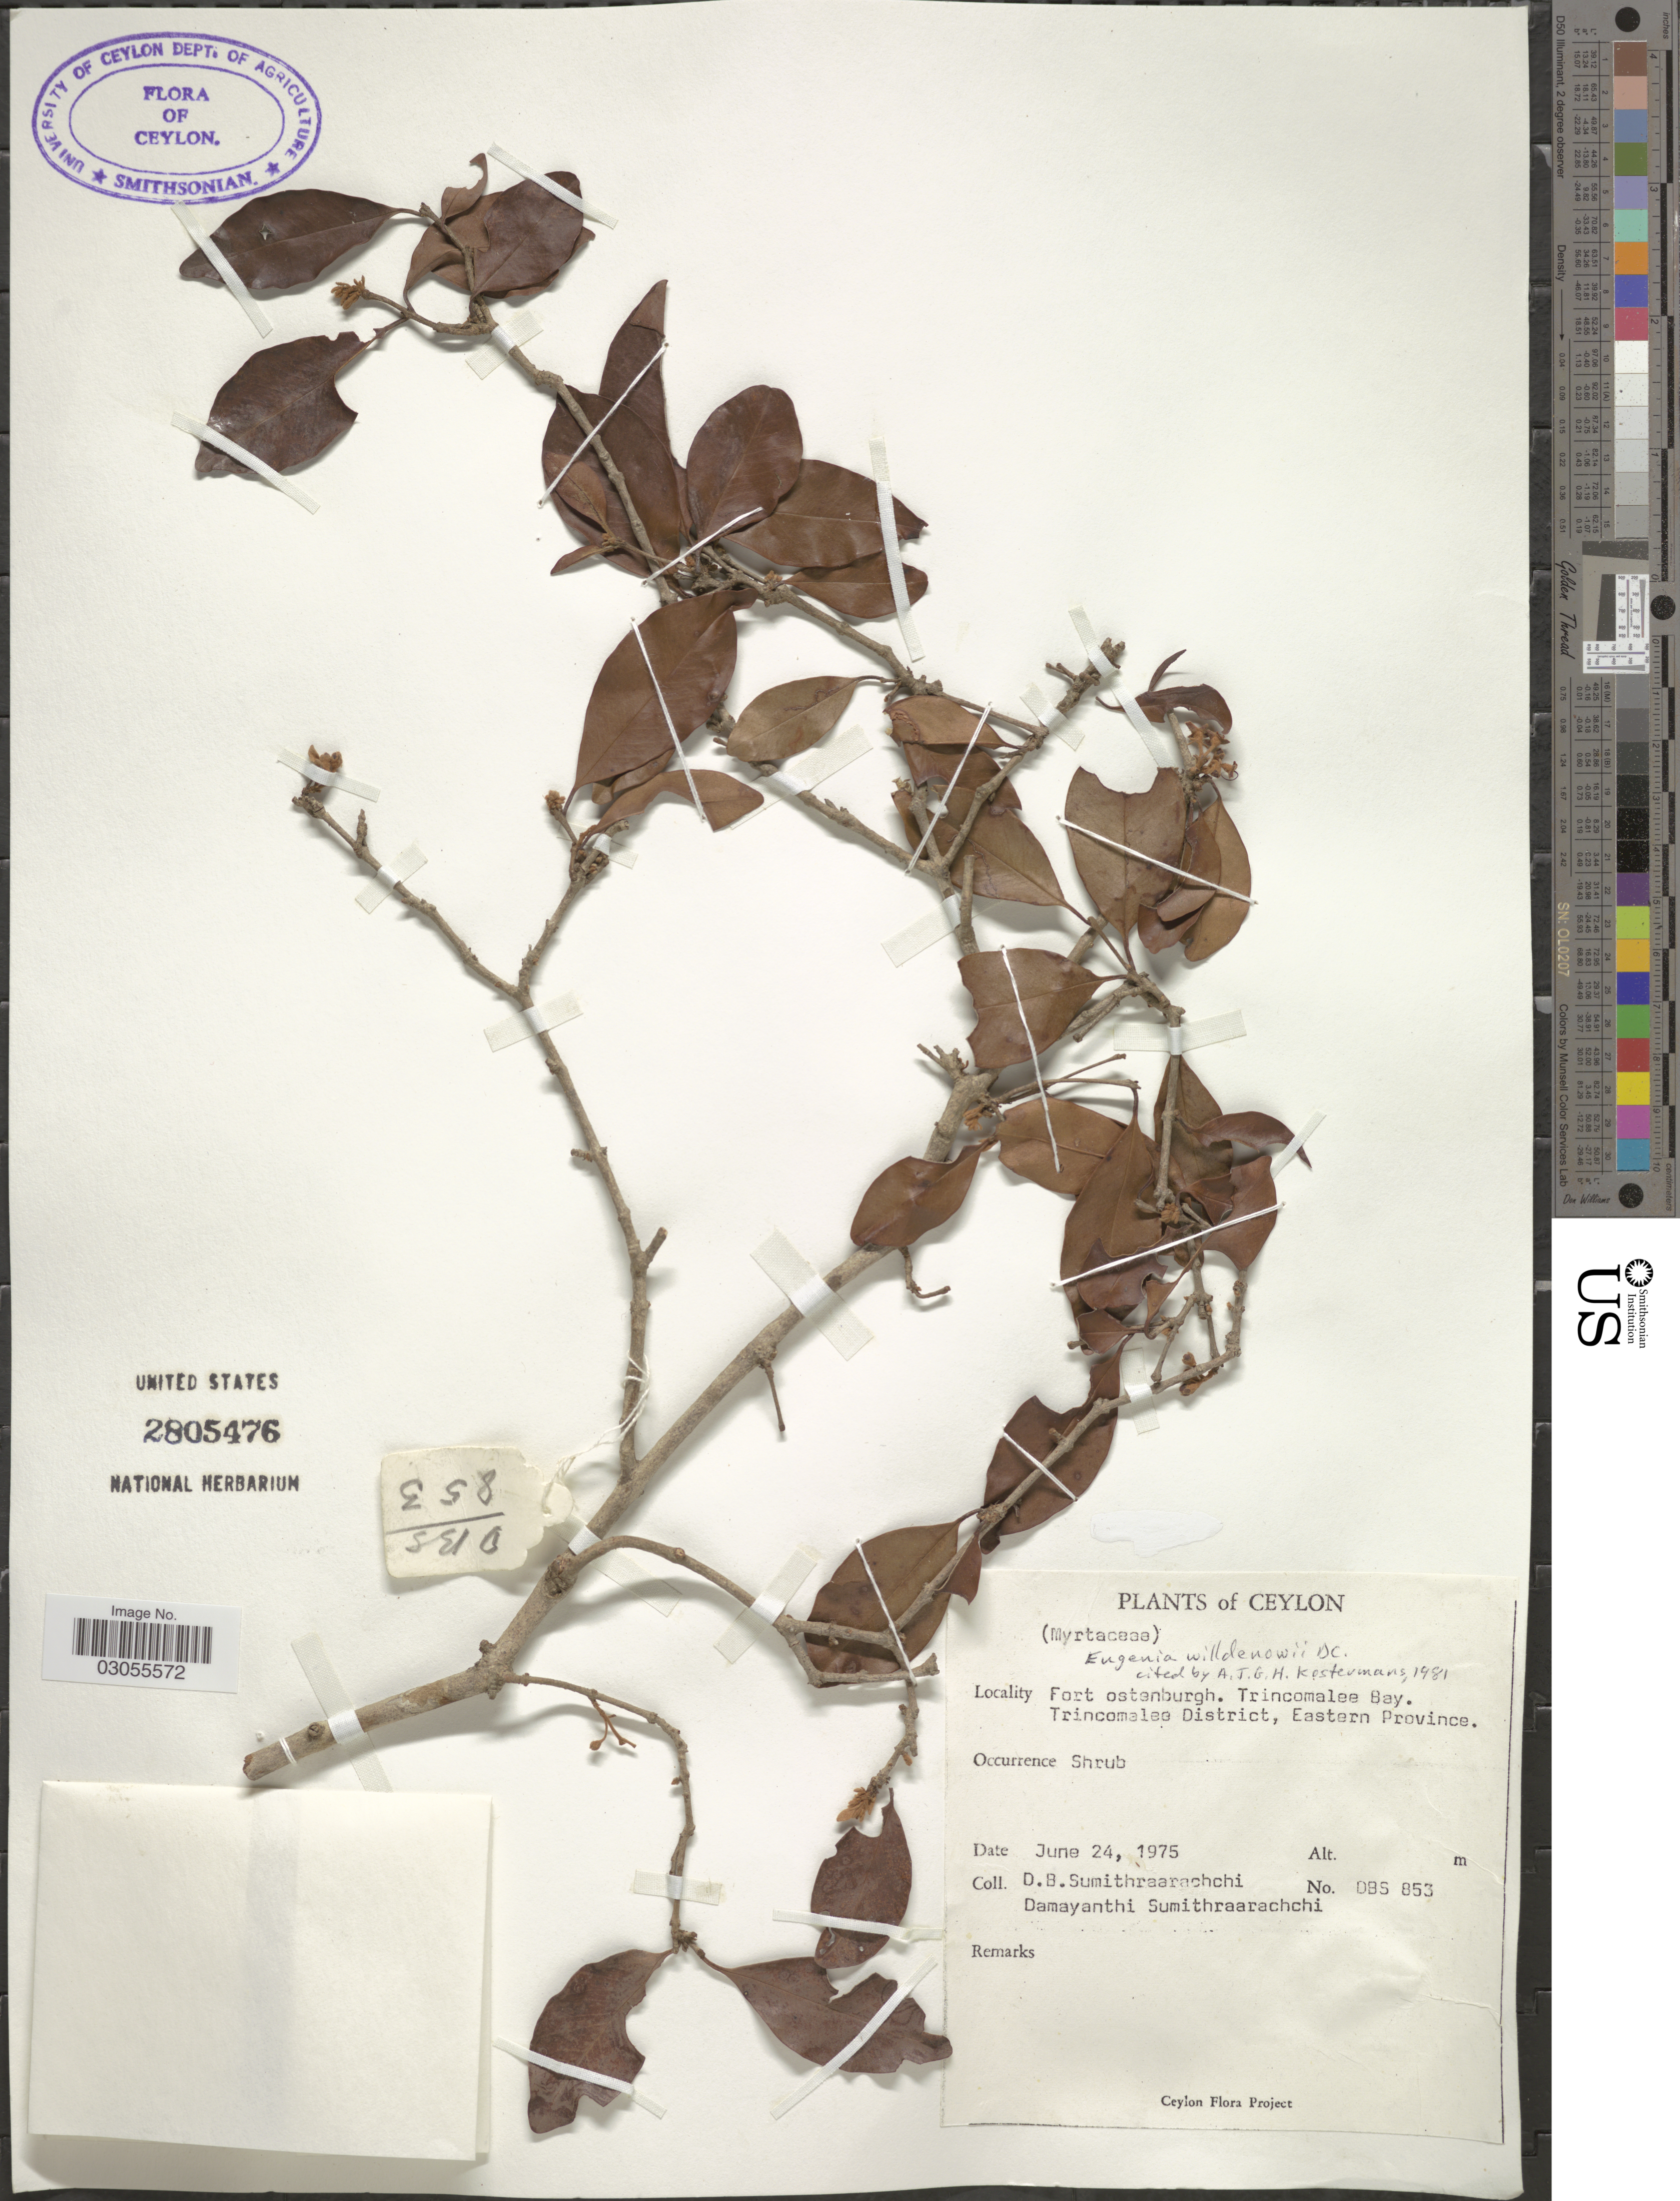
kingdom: Plantae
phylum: Tracheophyta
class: Magnoliopsida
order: Myrtales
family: Myrtaceae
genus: Eugenia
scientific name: Eugenia willdenowii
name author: Nied.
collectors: D. B. Sumithraarachchi & D. Sumithraarachchi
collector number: DBS 853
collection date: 1975-06-24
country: Sri Lanka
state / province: Eastern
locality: Ceylon. Fort ostenburgh. Trincomalee Bay. Trincomalee District.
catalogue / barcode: US 2805476